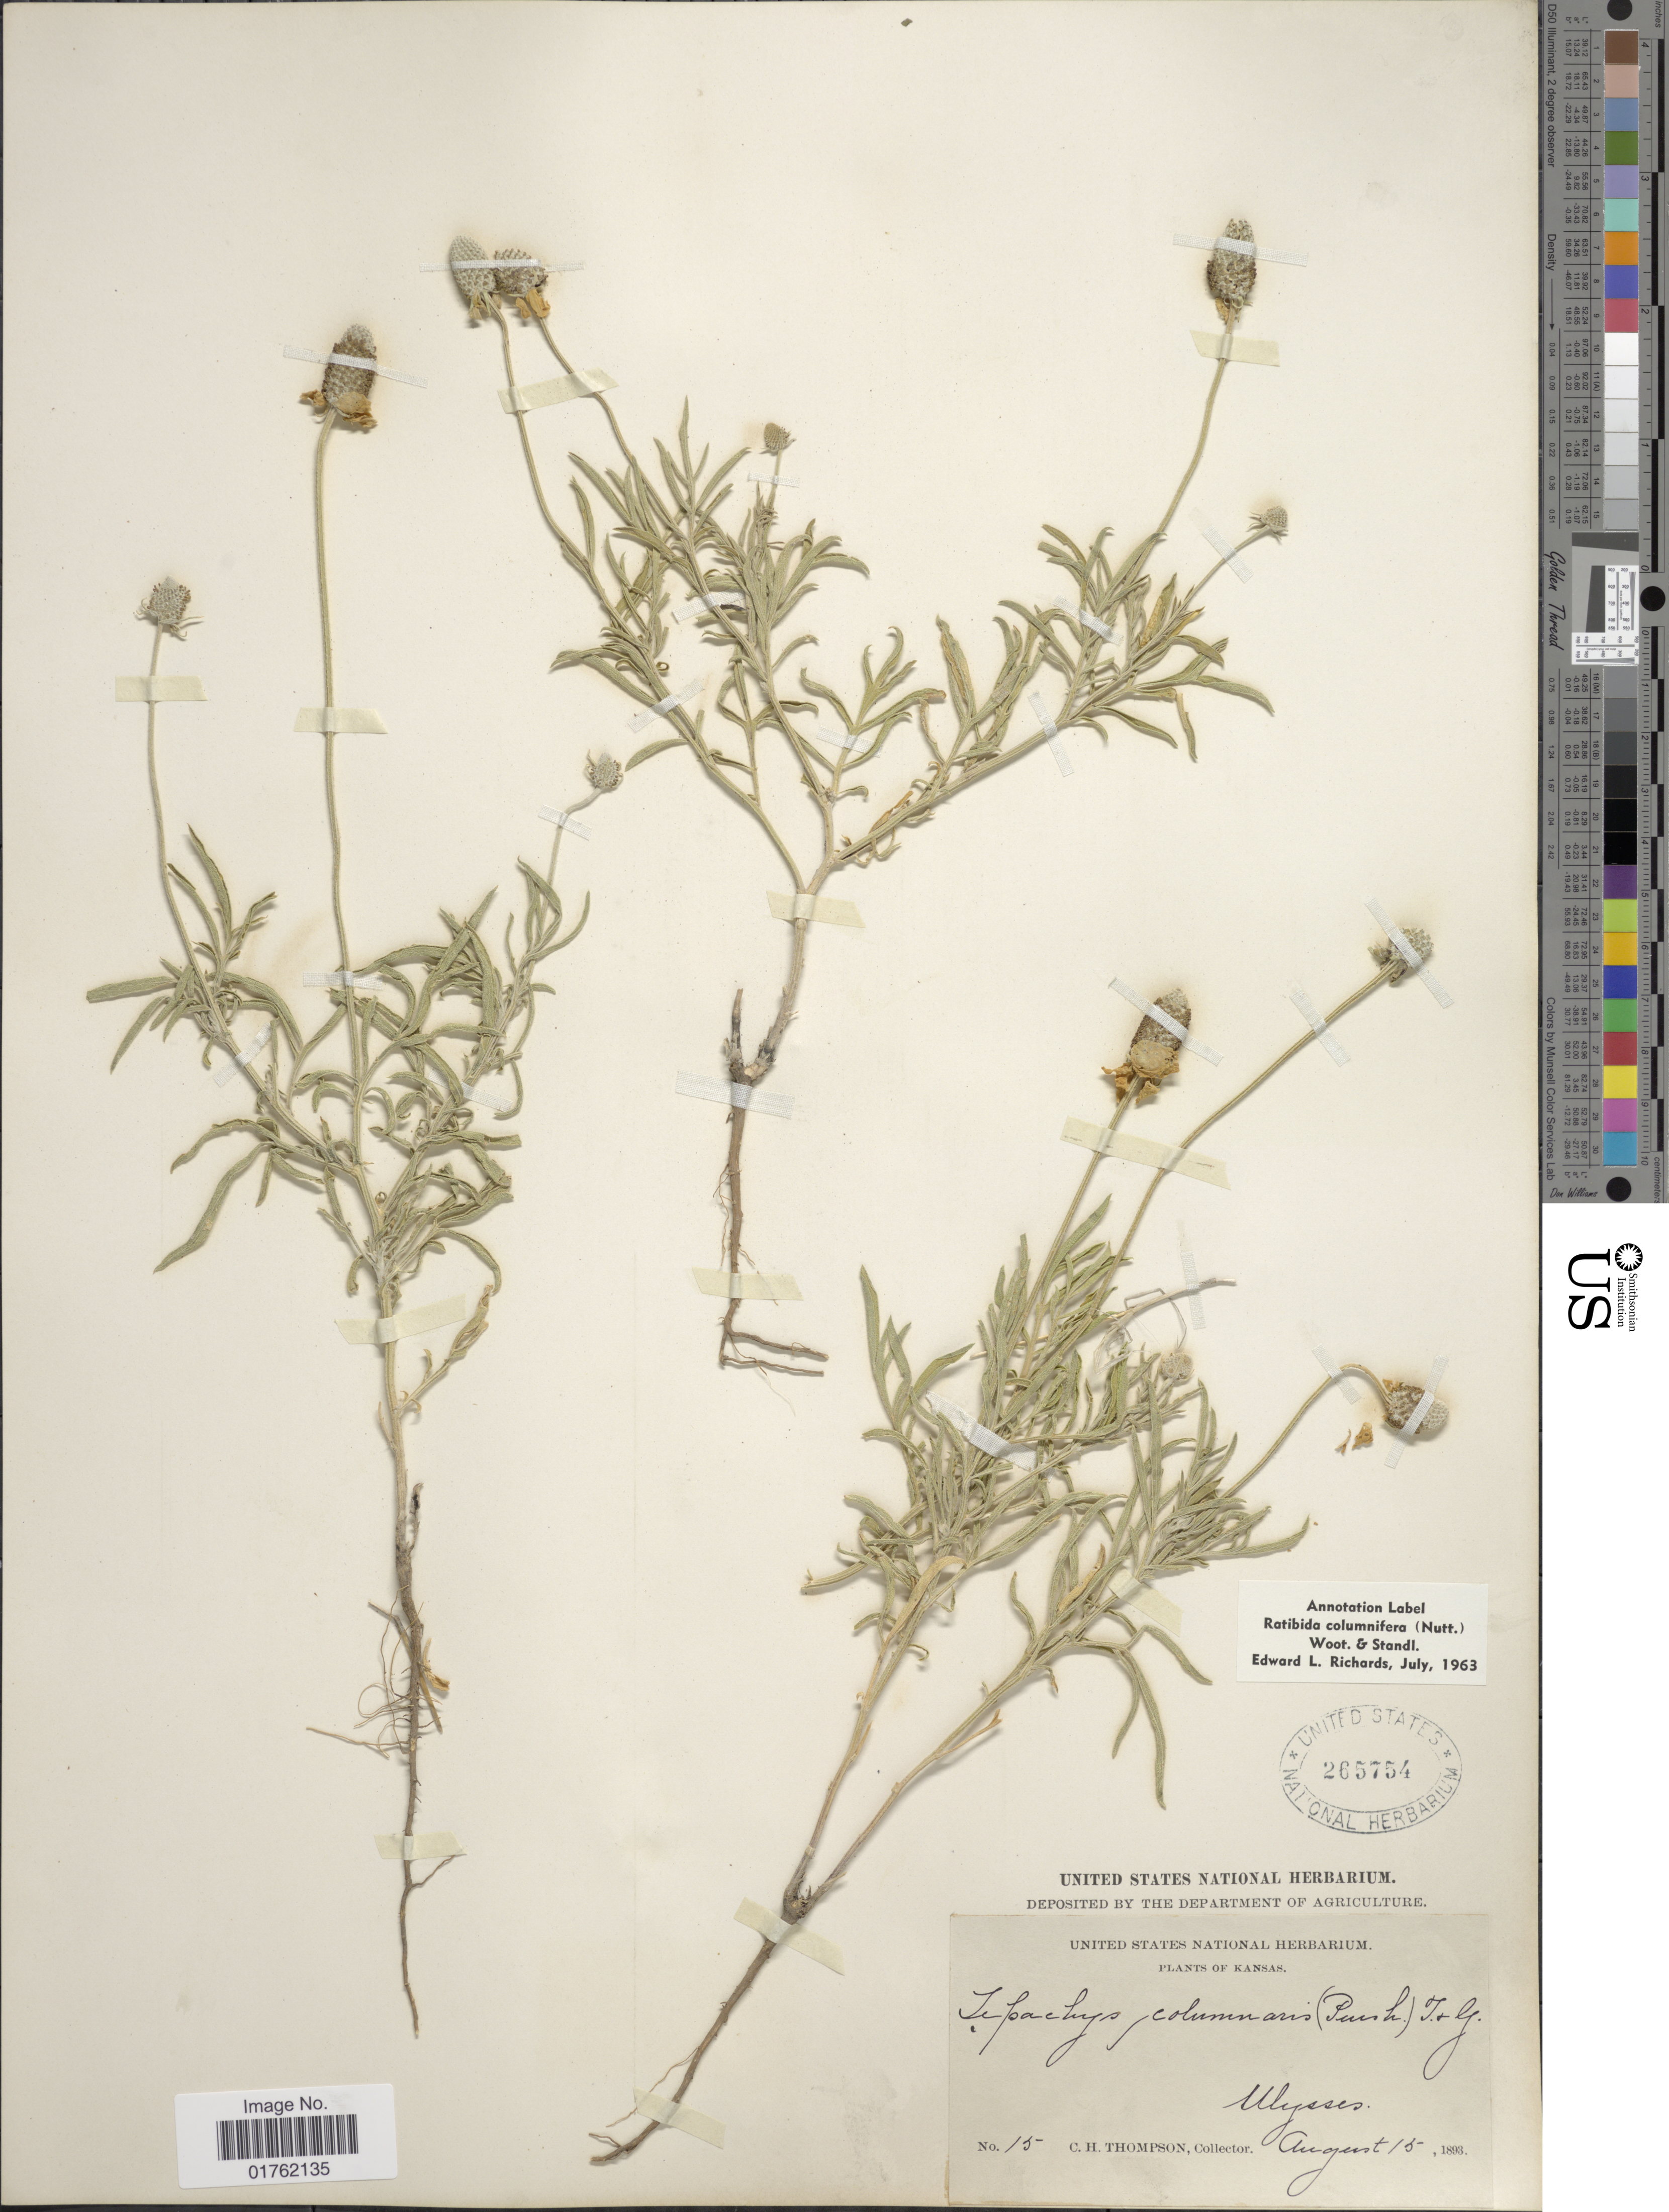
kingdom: Plantae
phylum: Tracheophyta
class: Magnoliopsida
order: Asterales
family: Asteraceae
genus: Ratibida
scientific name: Ratibida columnaris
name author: (Pursh) D. Don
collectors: C. H. Thompson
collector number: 15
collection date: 1893-08-15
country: United States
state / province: Kansas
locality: Ulysses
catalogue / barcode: US 265754